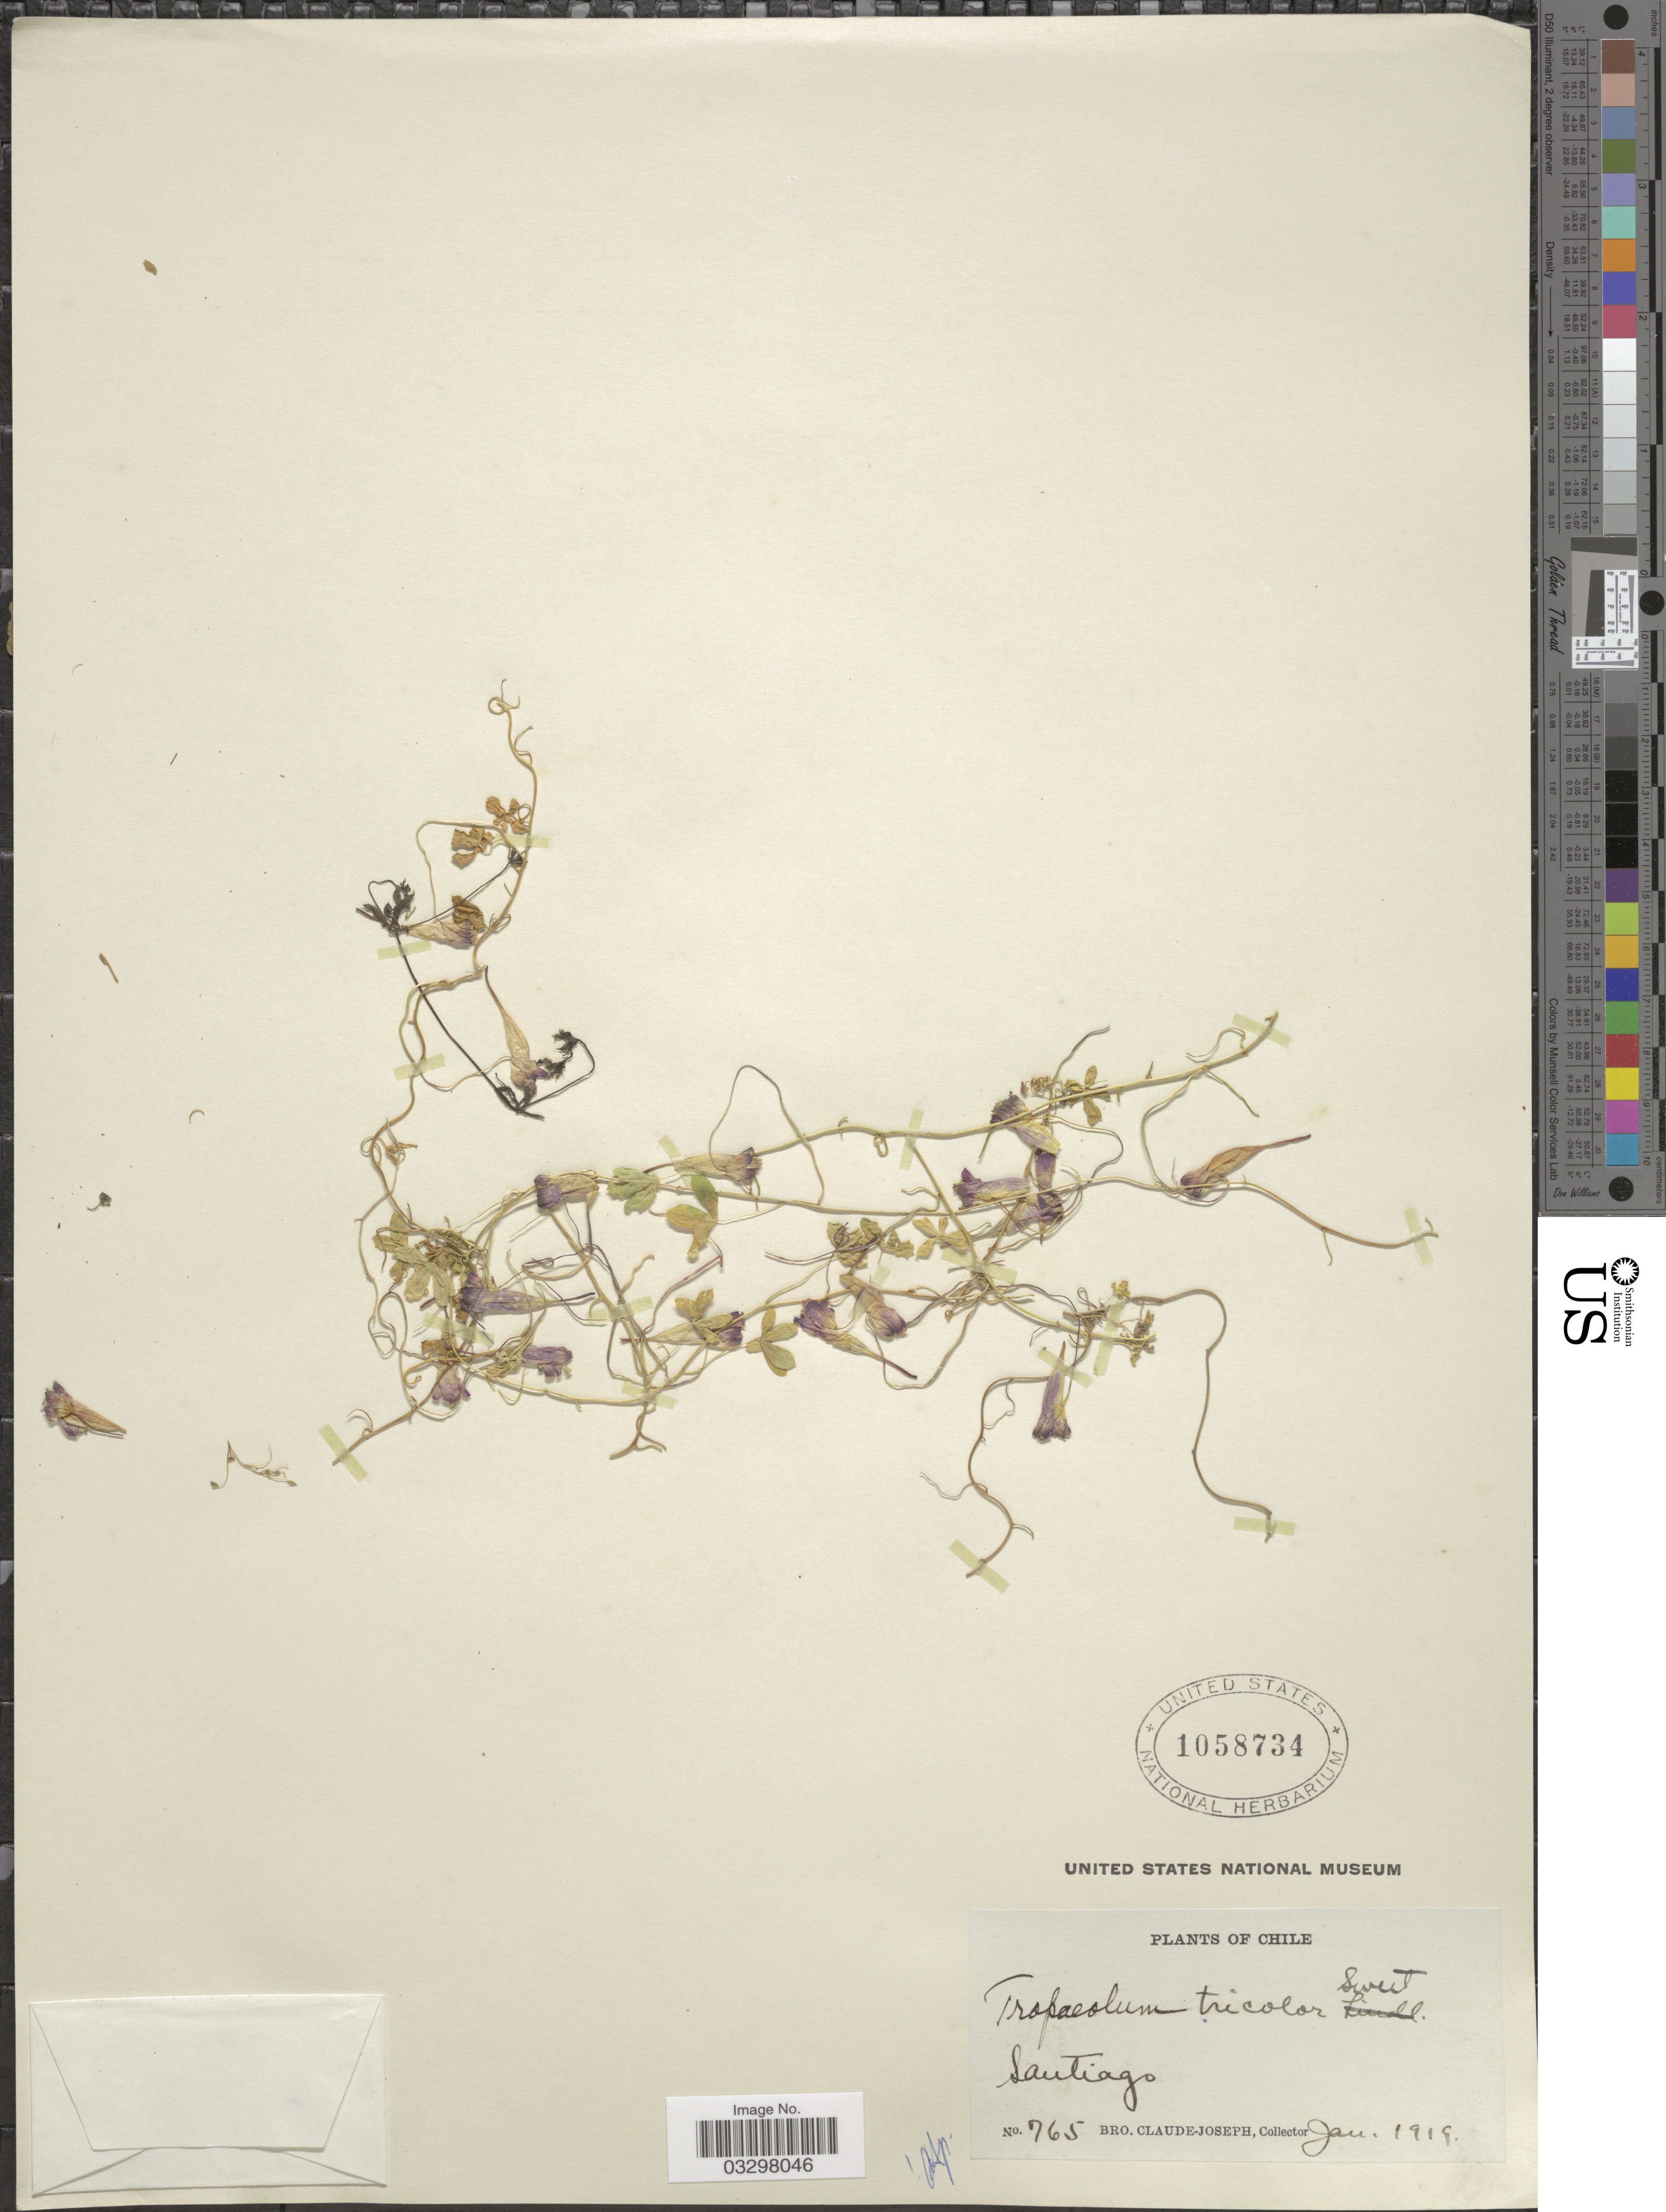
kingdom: Plantae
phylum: Tracheophyta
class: Magnoliopsida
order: Brassicales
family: Tropaeolaceae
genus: Tropaeolum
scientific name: Tropaeolum tricolor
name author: Sweet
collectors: Bro. Claude-Joseph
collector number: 765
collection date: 1919-01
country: Chile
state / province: Región Metropolitana (RM)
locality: Santiago.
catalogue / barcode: US 1058734